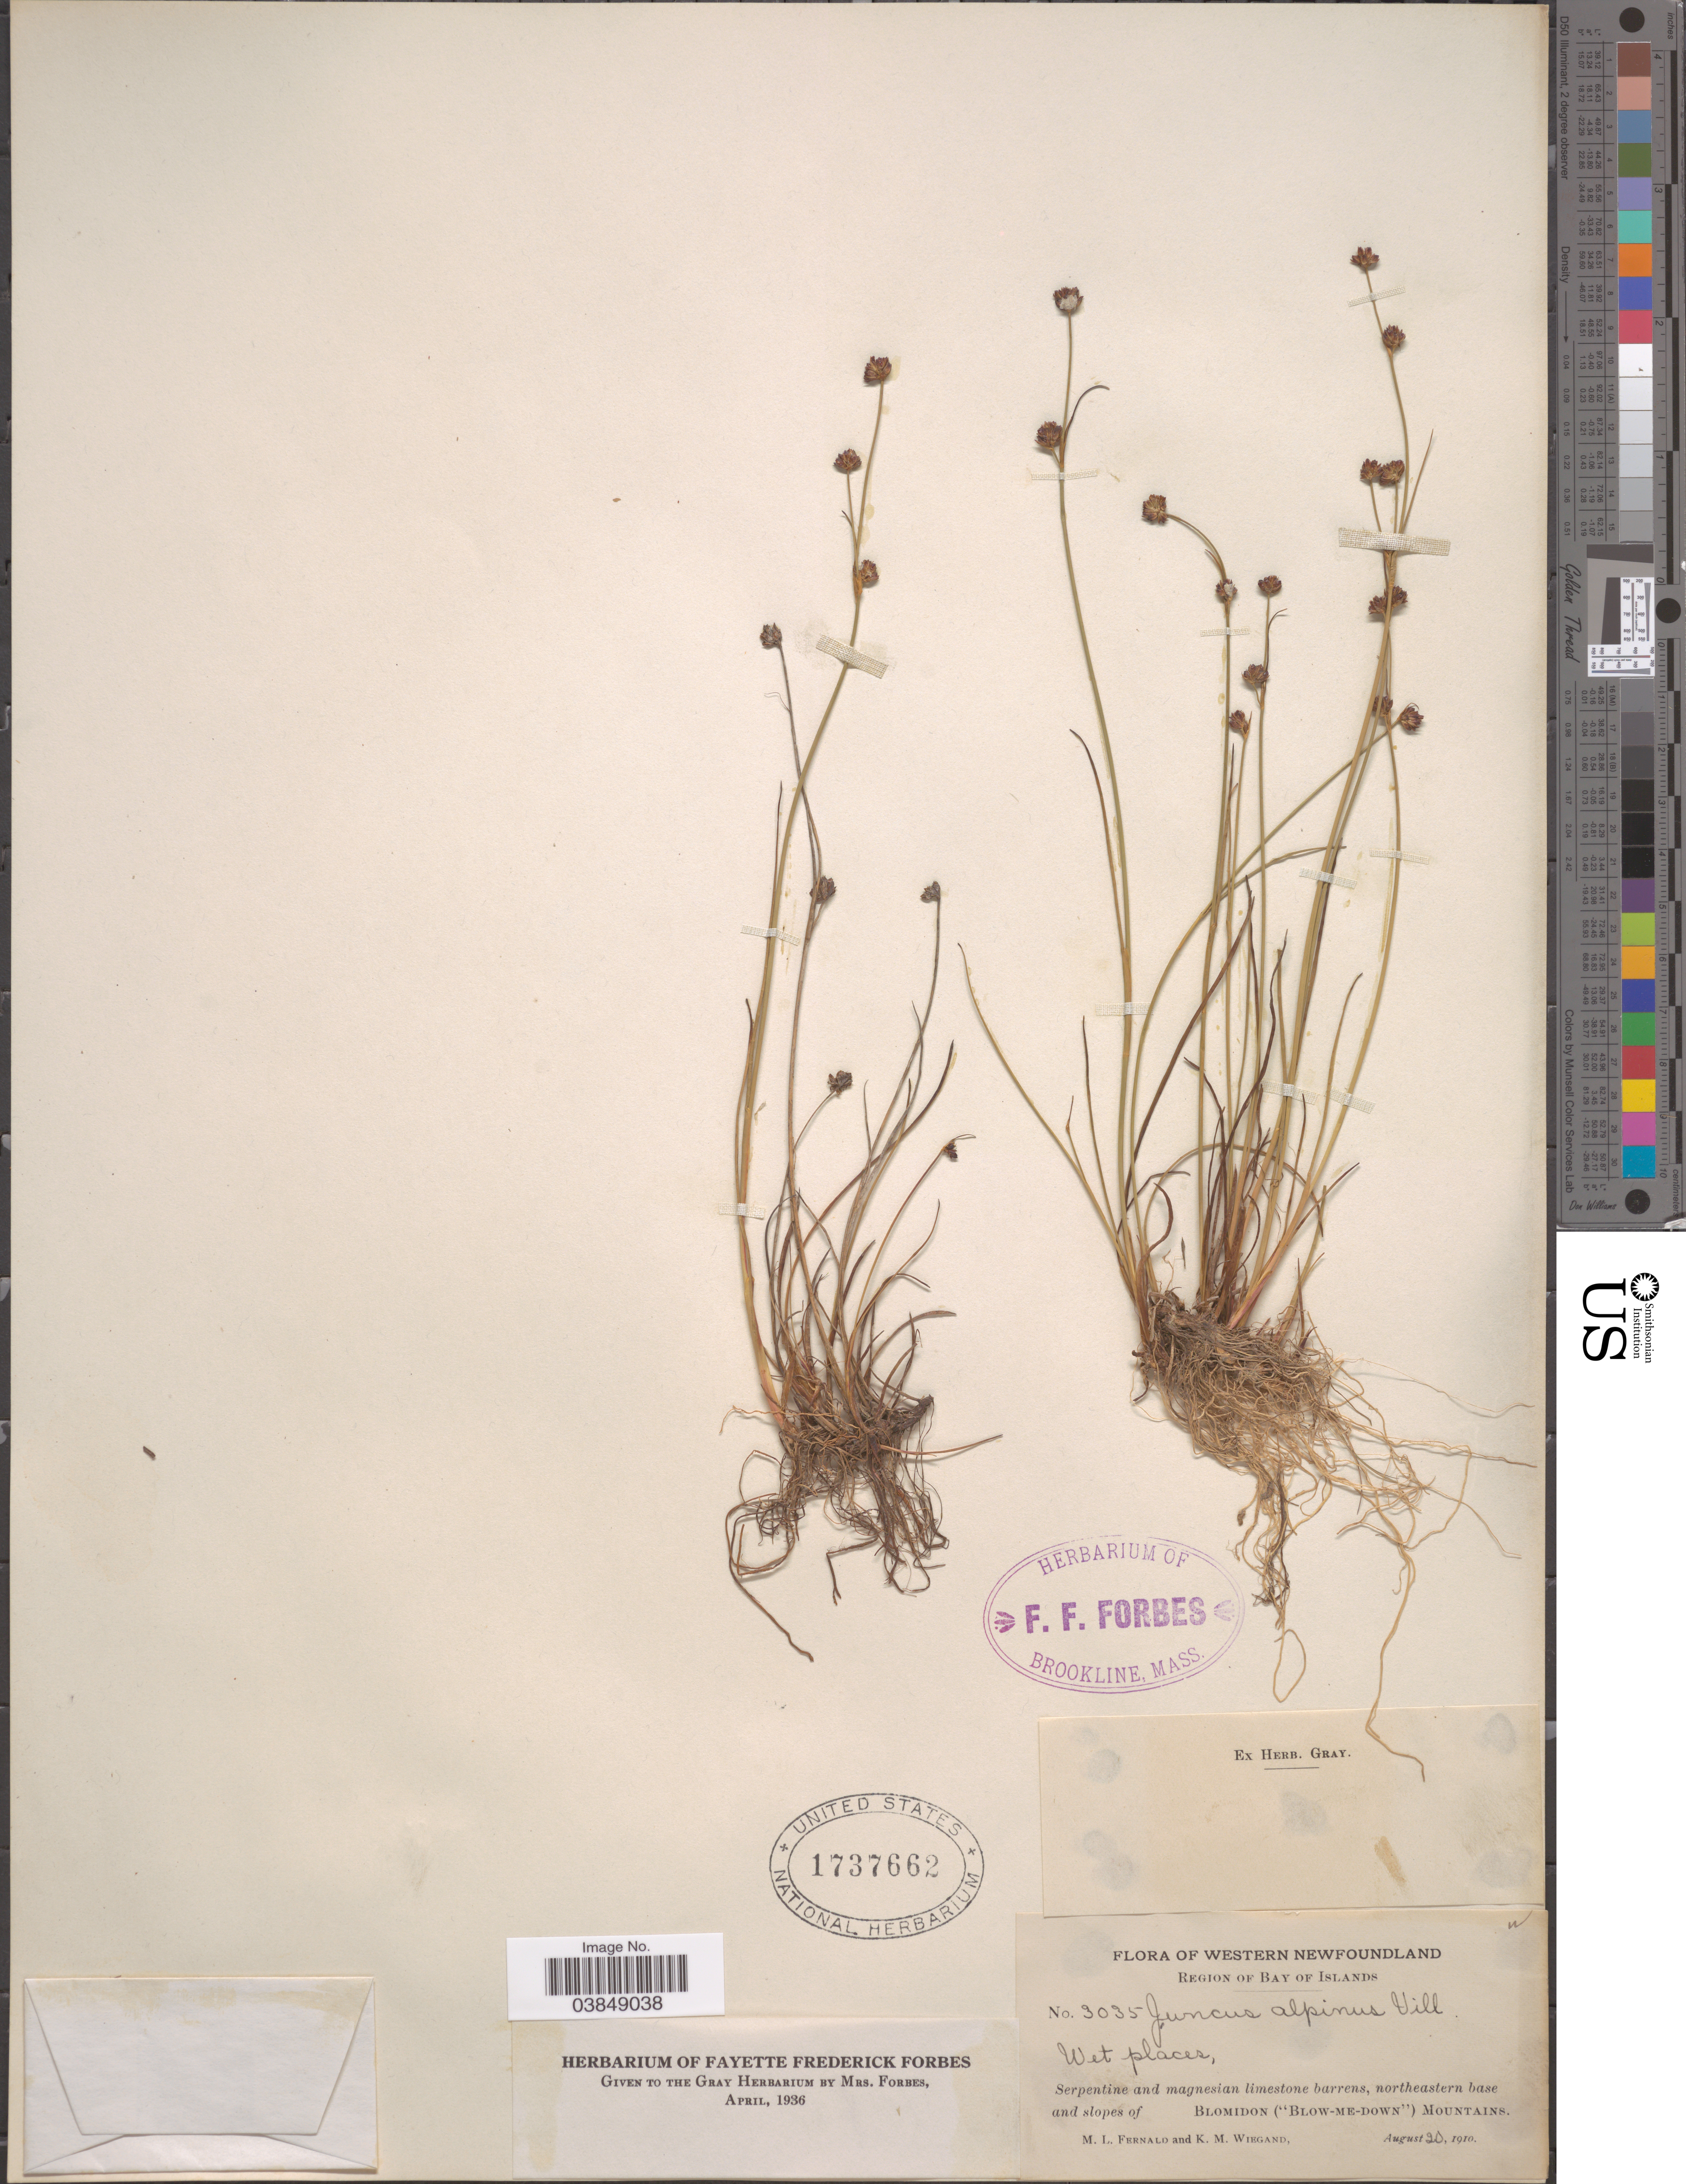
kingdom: Plantae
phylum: Tracheophyta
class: Liliopsida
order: Poales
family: Juncaceae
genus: Juncus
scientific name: Juncus alpinus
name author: Vill.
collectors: M. L. Fernald & K. M. Wiegand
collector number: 3035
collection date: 1910-08-20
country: Canada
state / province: Newfoundland and Labrador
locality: Western Newfoundland. Region of Bay of Islands. Serpentine and magnesian limestone barrens, northeastern base and slopes of Blomidon ("Blow-me-Down") Mountains.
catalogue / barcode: US 1737662